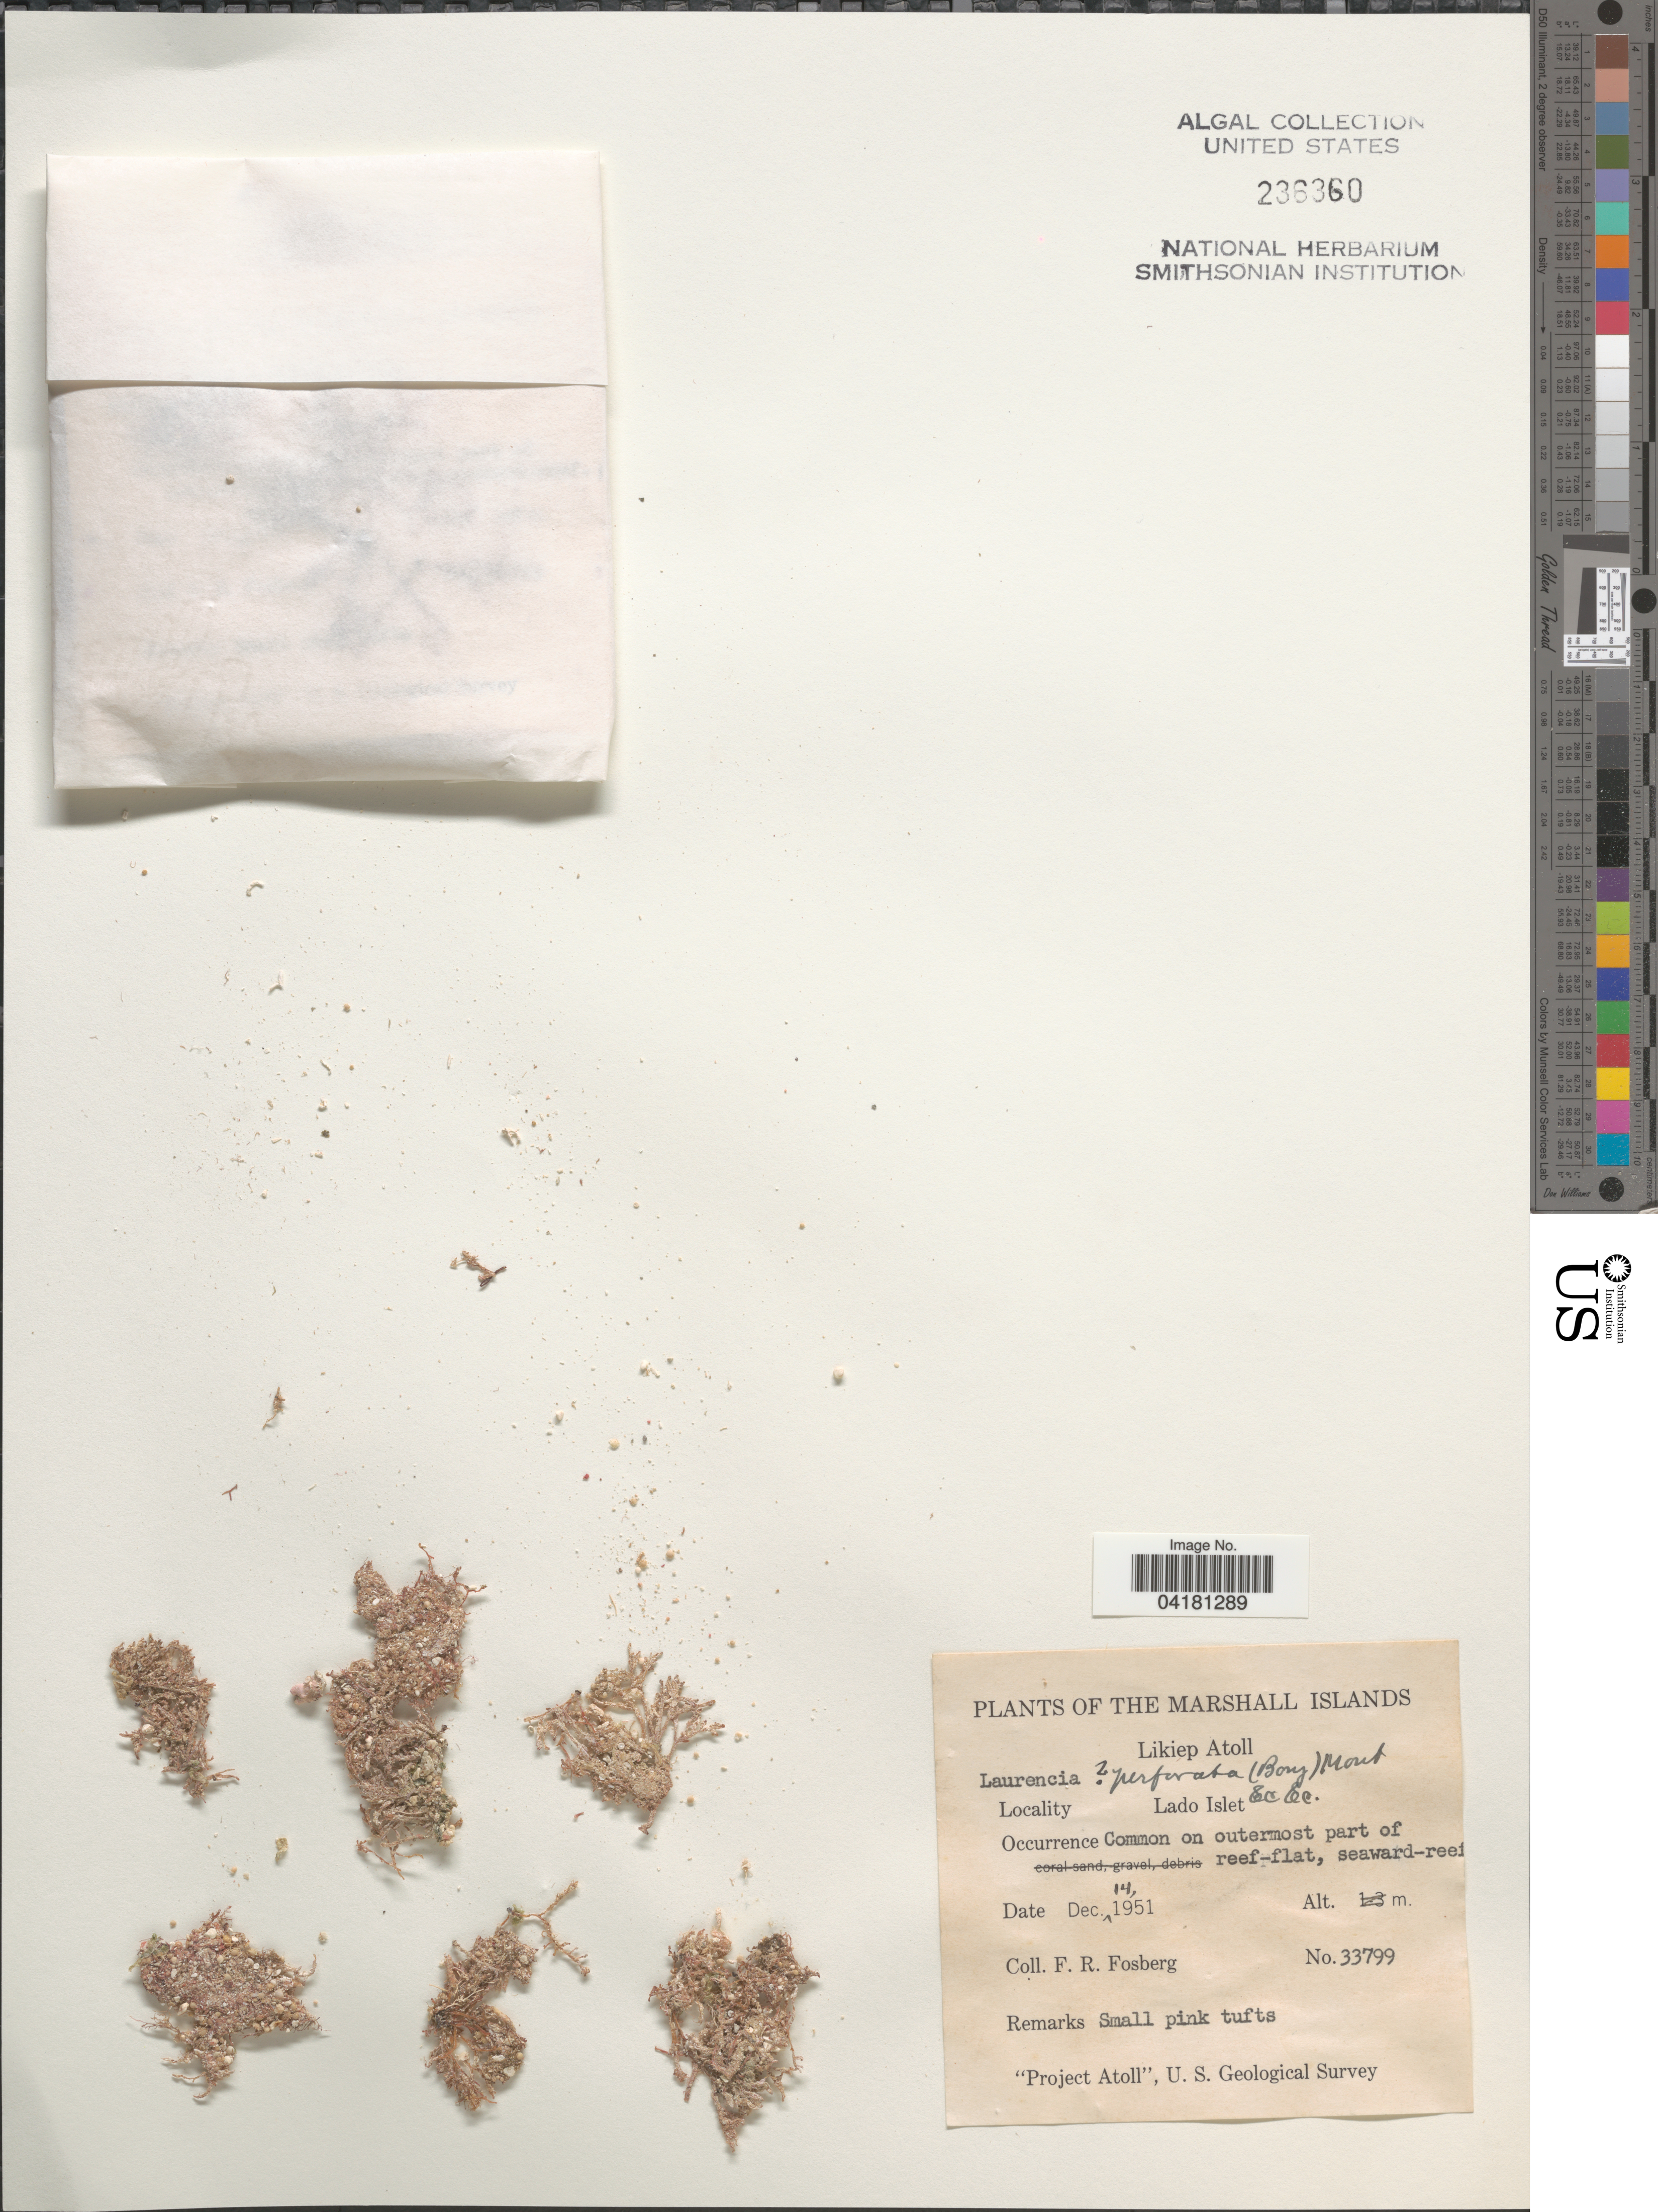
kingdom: Plantae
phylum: Rhodophyta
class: Florideophyceae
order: Ceramiales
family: Rhodomelaceae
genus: Palisada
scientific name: Palisada perforata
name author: (Bory) K.W. Nam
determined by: Algae name updating Project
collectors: F. R. Fosberg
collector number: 33799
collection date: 1951-12-14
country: Marshall Islands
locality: Likiep Atoll. Lado Islet. "Project Atoll", U. S. Geological Survey.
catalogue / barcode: US 236360